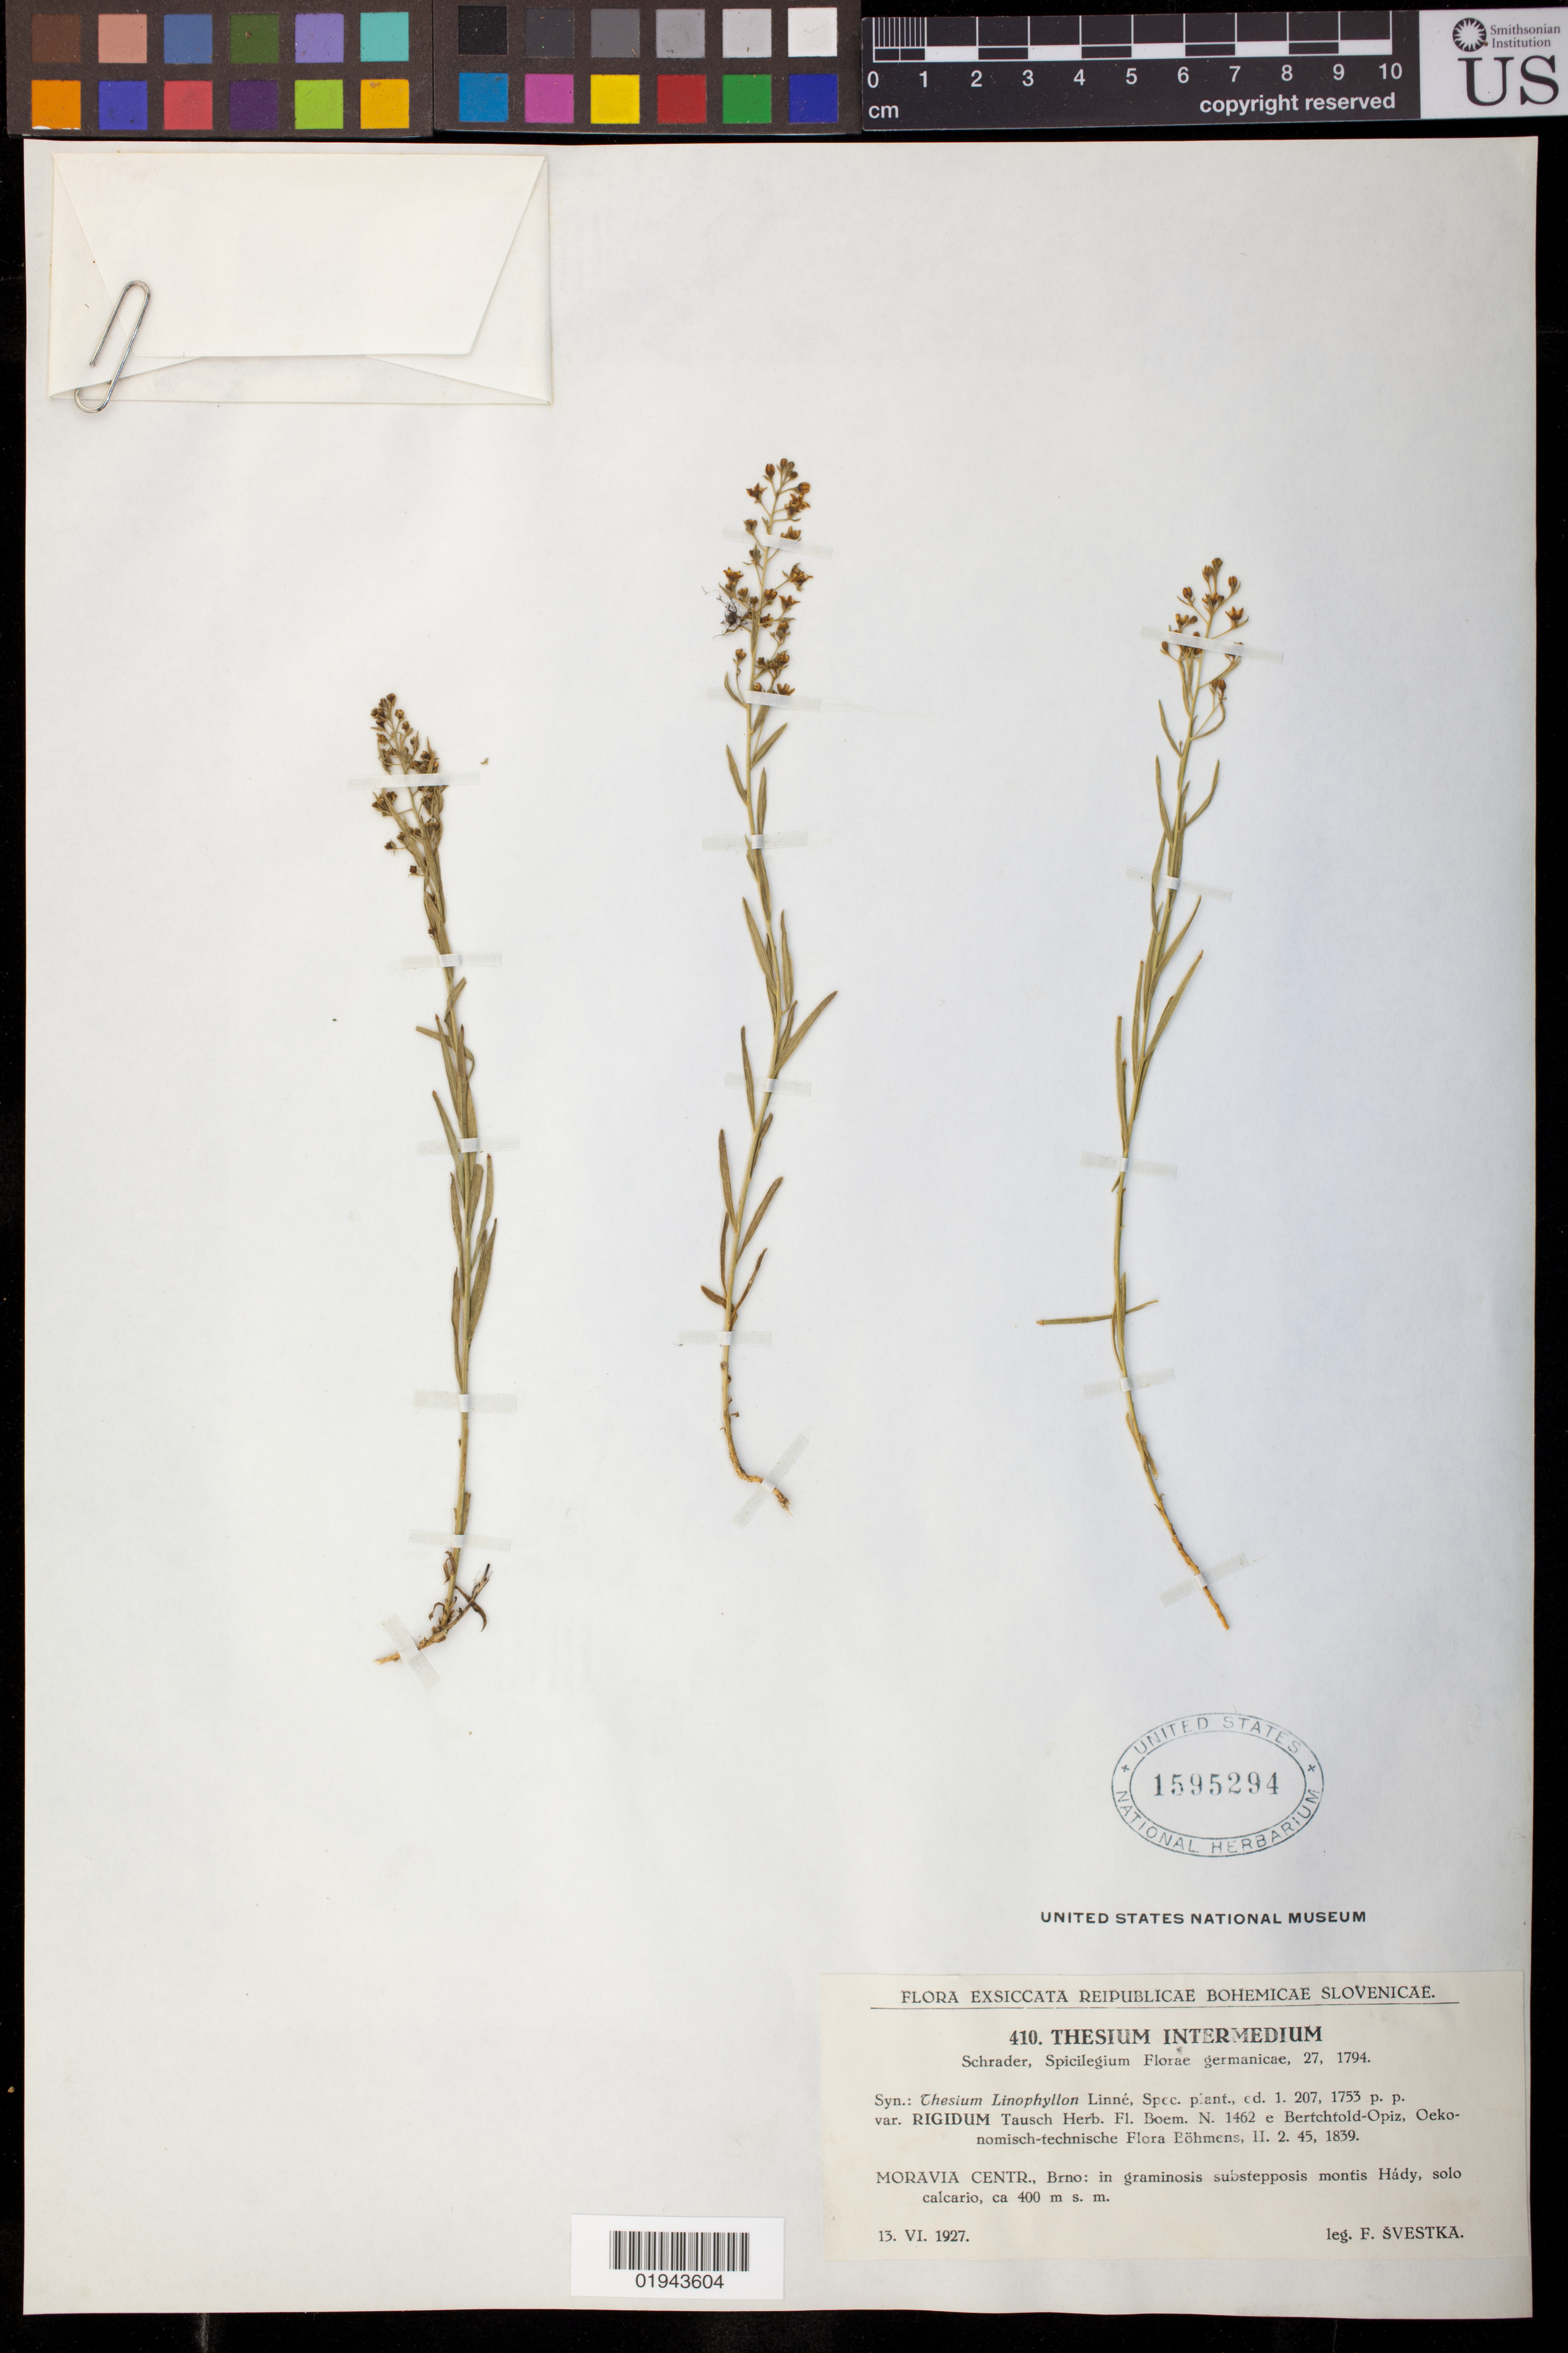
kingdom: Plantae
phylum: Tracheophyta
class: Magnoliopsida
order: Santalales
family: Thesiaceae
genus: Thesium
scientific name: Thesium intermedium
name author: Schrad.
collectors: F. Svestka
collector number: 410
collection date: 1927-06-13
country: Czechia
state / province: South Moravian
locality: Brno: in graminosis substepposis montis Hady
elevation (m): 400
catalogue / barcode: US 1595294